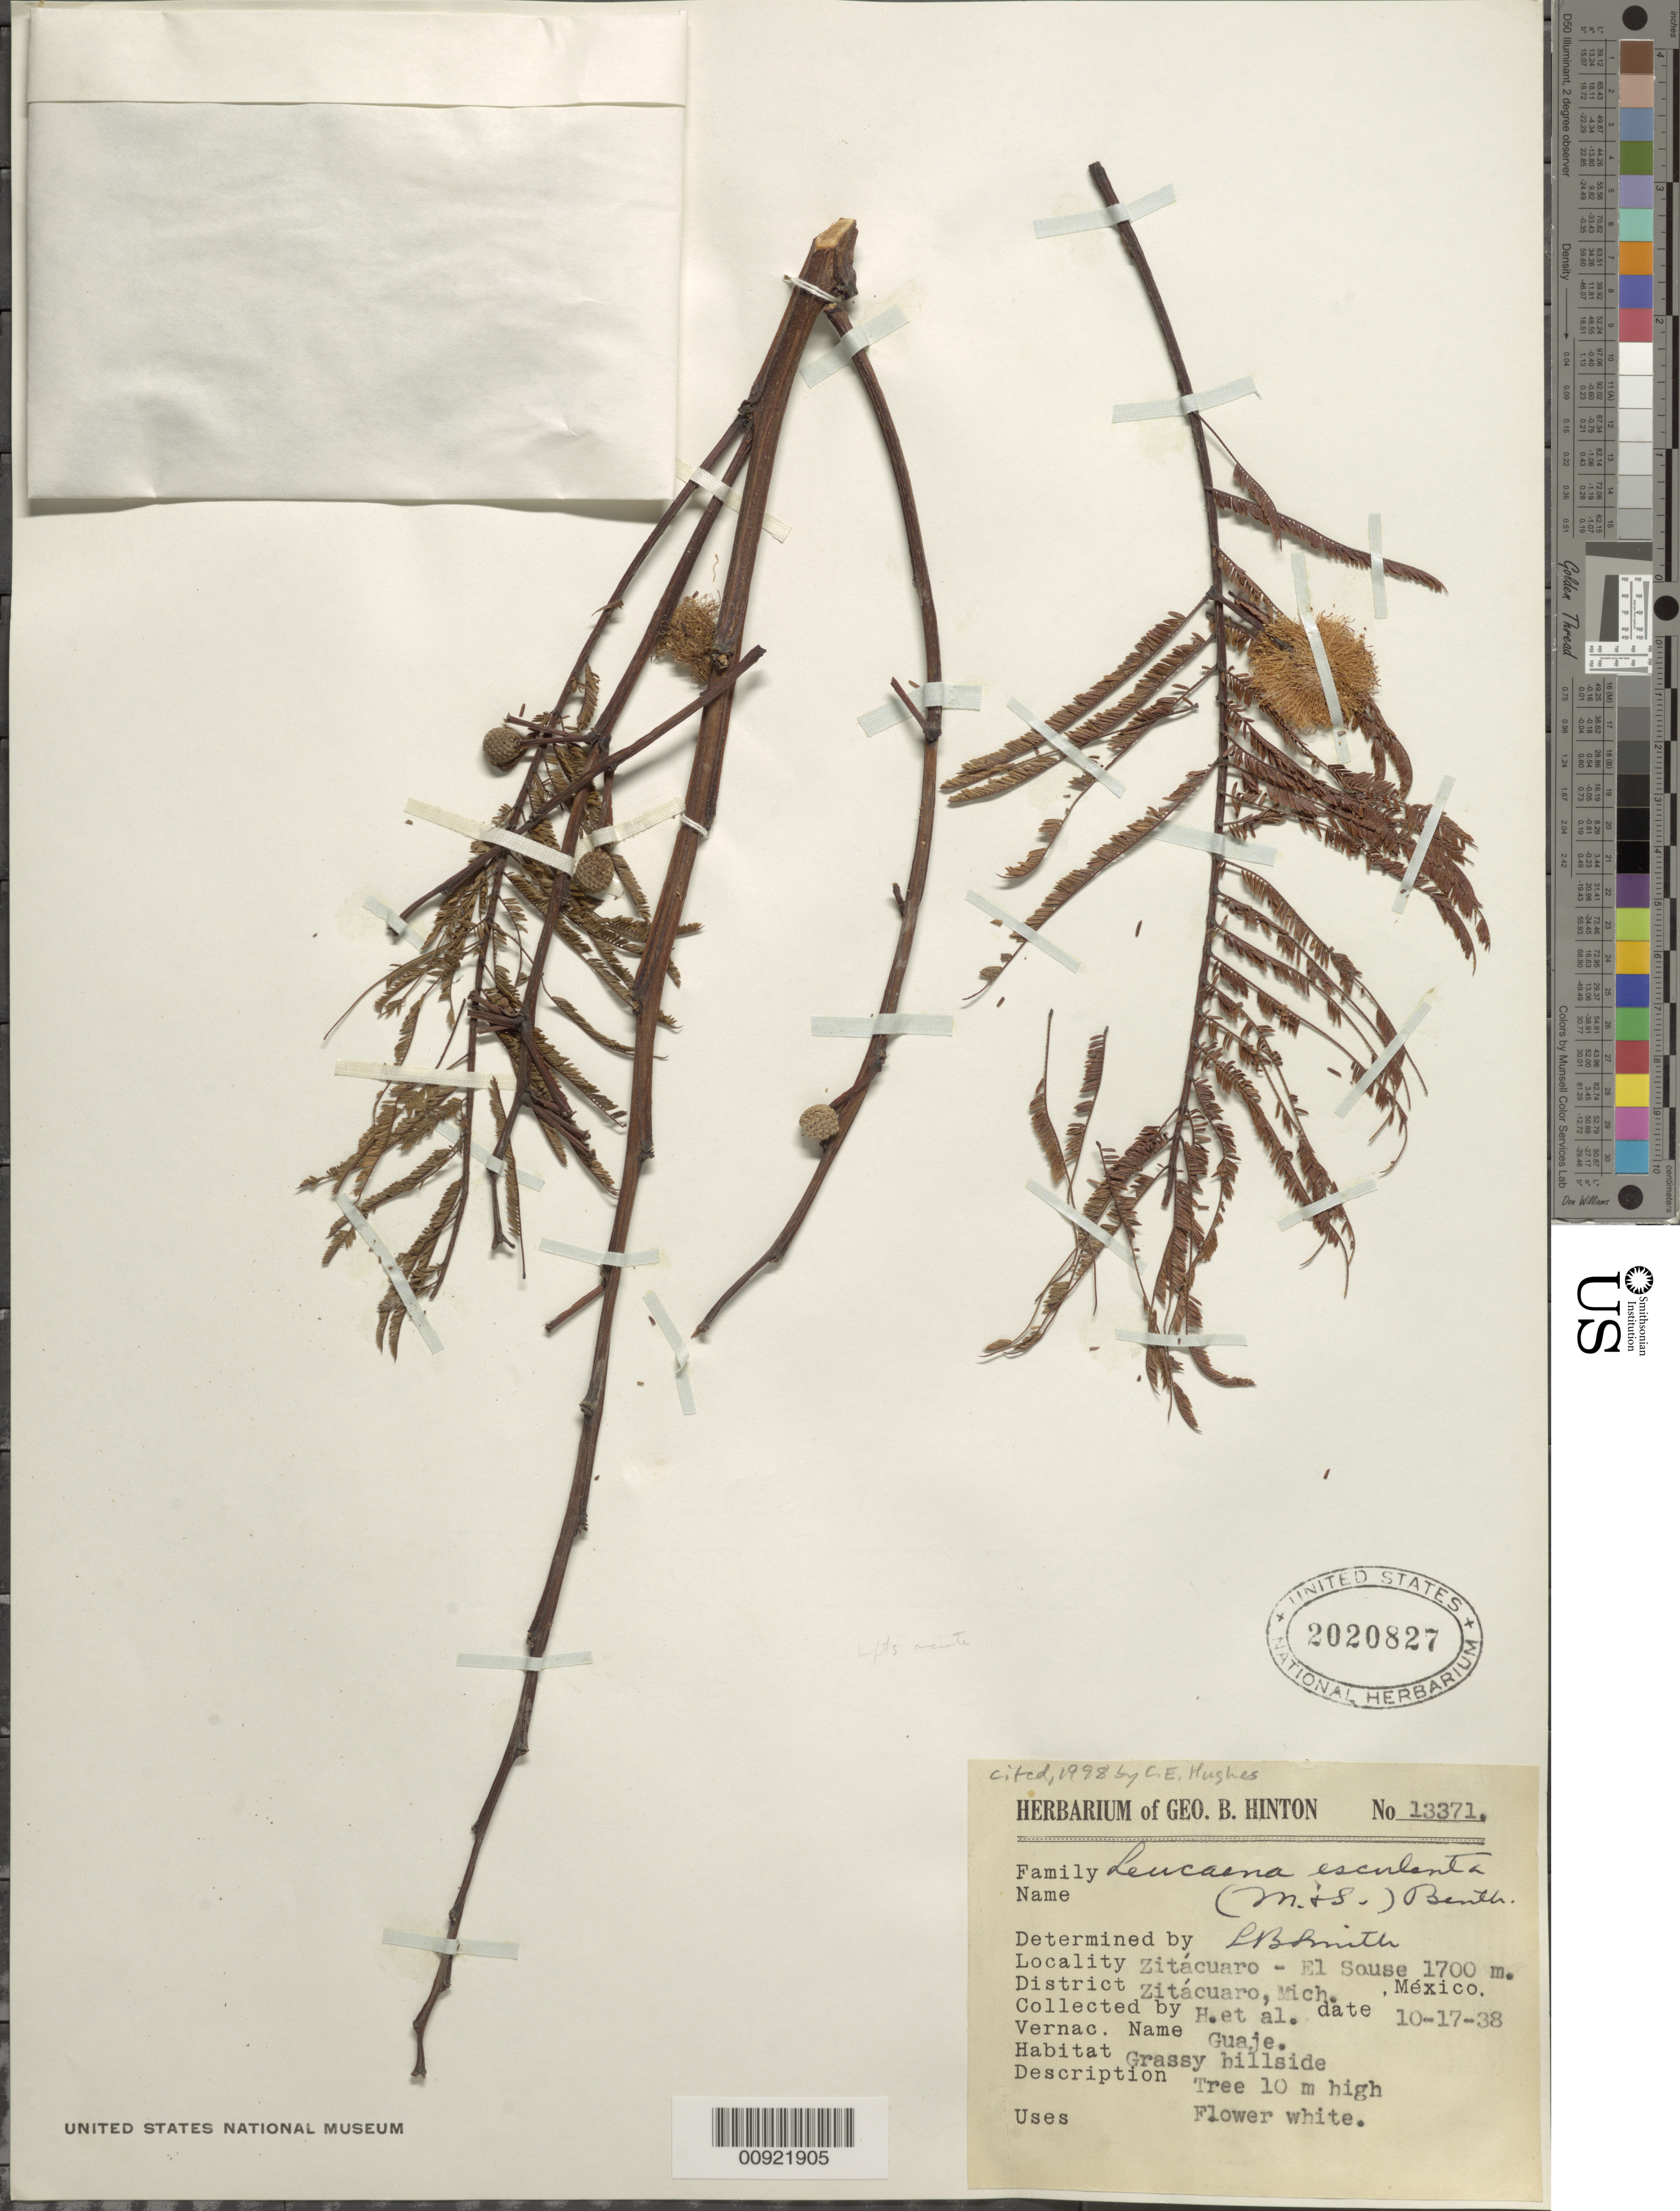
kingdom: Plantae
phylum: Tracheophyta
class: Magnoliopsida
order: Fabales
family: Fabaceae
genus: Leucaena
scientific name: Leucaena esculenta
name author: (Moc. & Sessé ex DC.) Benth.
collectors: G. B. Hinton & et al.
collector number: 13371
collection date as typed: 17 Oct 1938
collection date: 1938-10-17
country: Mexico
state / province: Michoacán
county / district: Zitácuaro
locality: Zitácuaro - El Sause, District Zitácuaro, Michoacán.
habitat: Grassy hillside.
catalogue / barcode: US 2020827